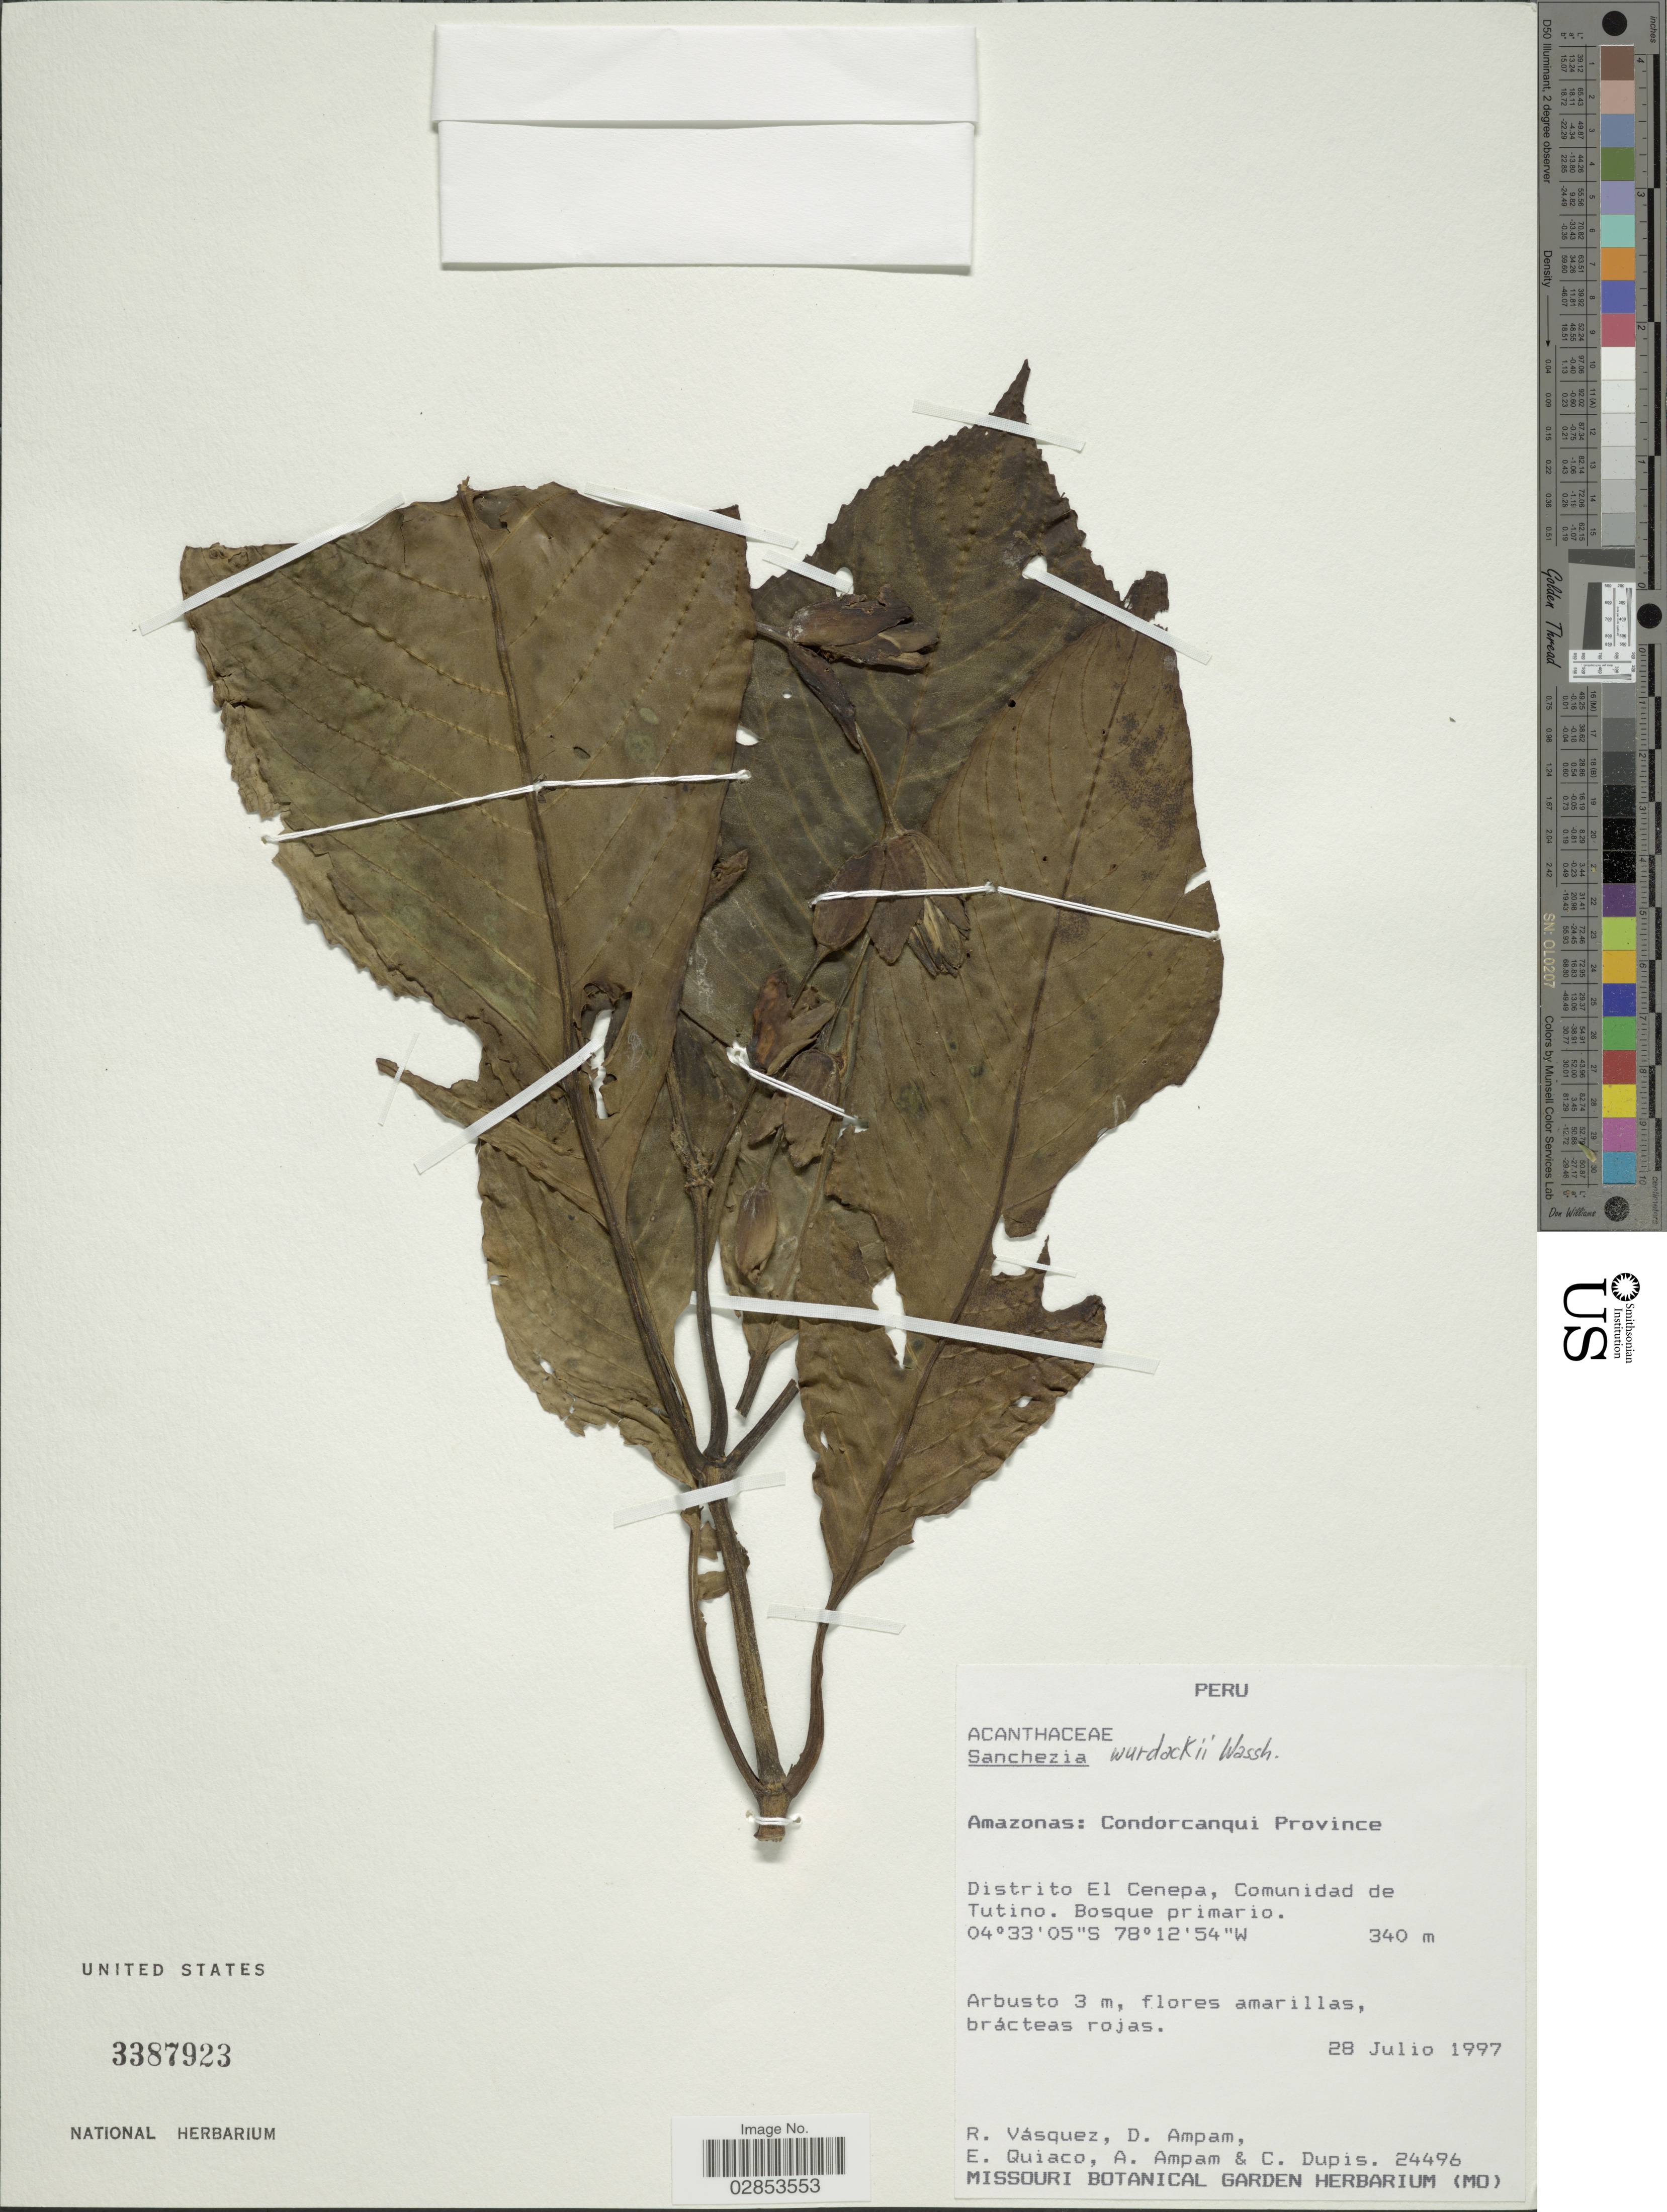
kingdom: Plantae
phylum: Tracheophyta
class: Magnoliopsida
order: Lamiales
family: Acanthaceae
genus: Sanchezia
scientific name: Sanchezia wurdackii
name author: Wassh.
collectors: R. Vásquez, D. Ampam, E. Quiaco, A. Ampam & C. Dupis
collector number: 24496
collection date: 1997-07-28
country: Peru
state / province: Amazonas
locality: Condorcanqui Province. Distrito El Cenepa, Comunidad de Tutino.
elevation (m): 340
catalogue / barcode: US 3387923